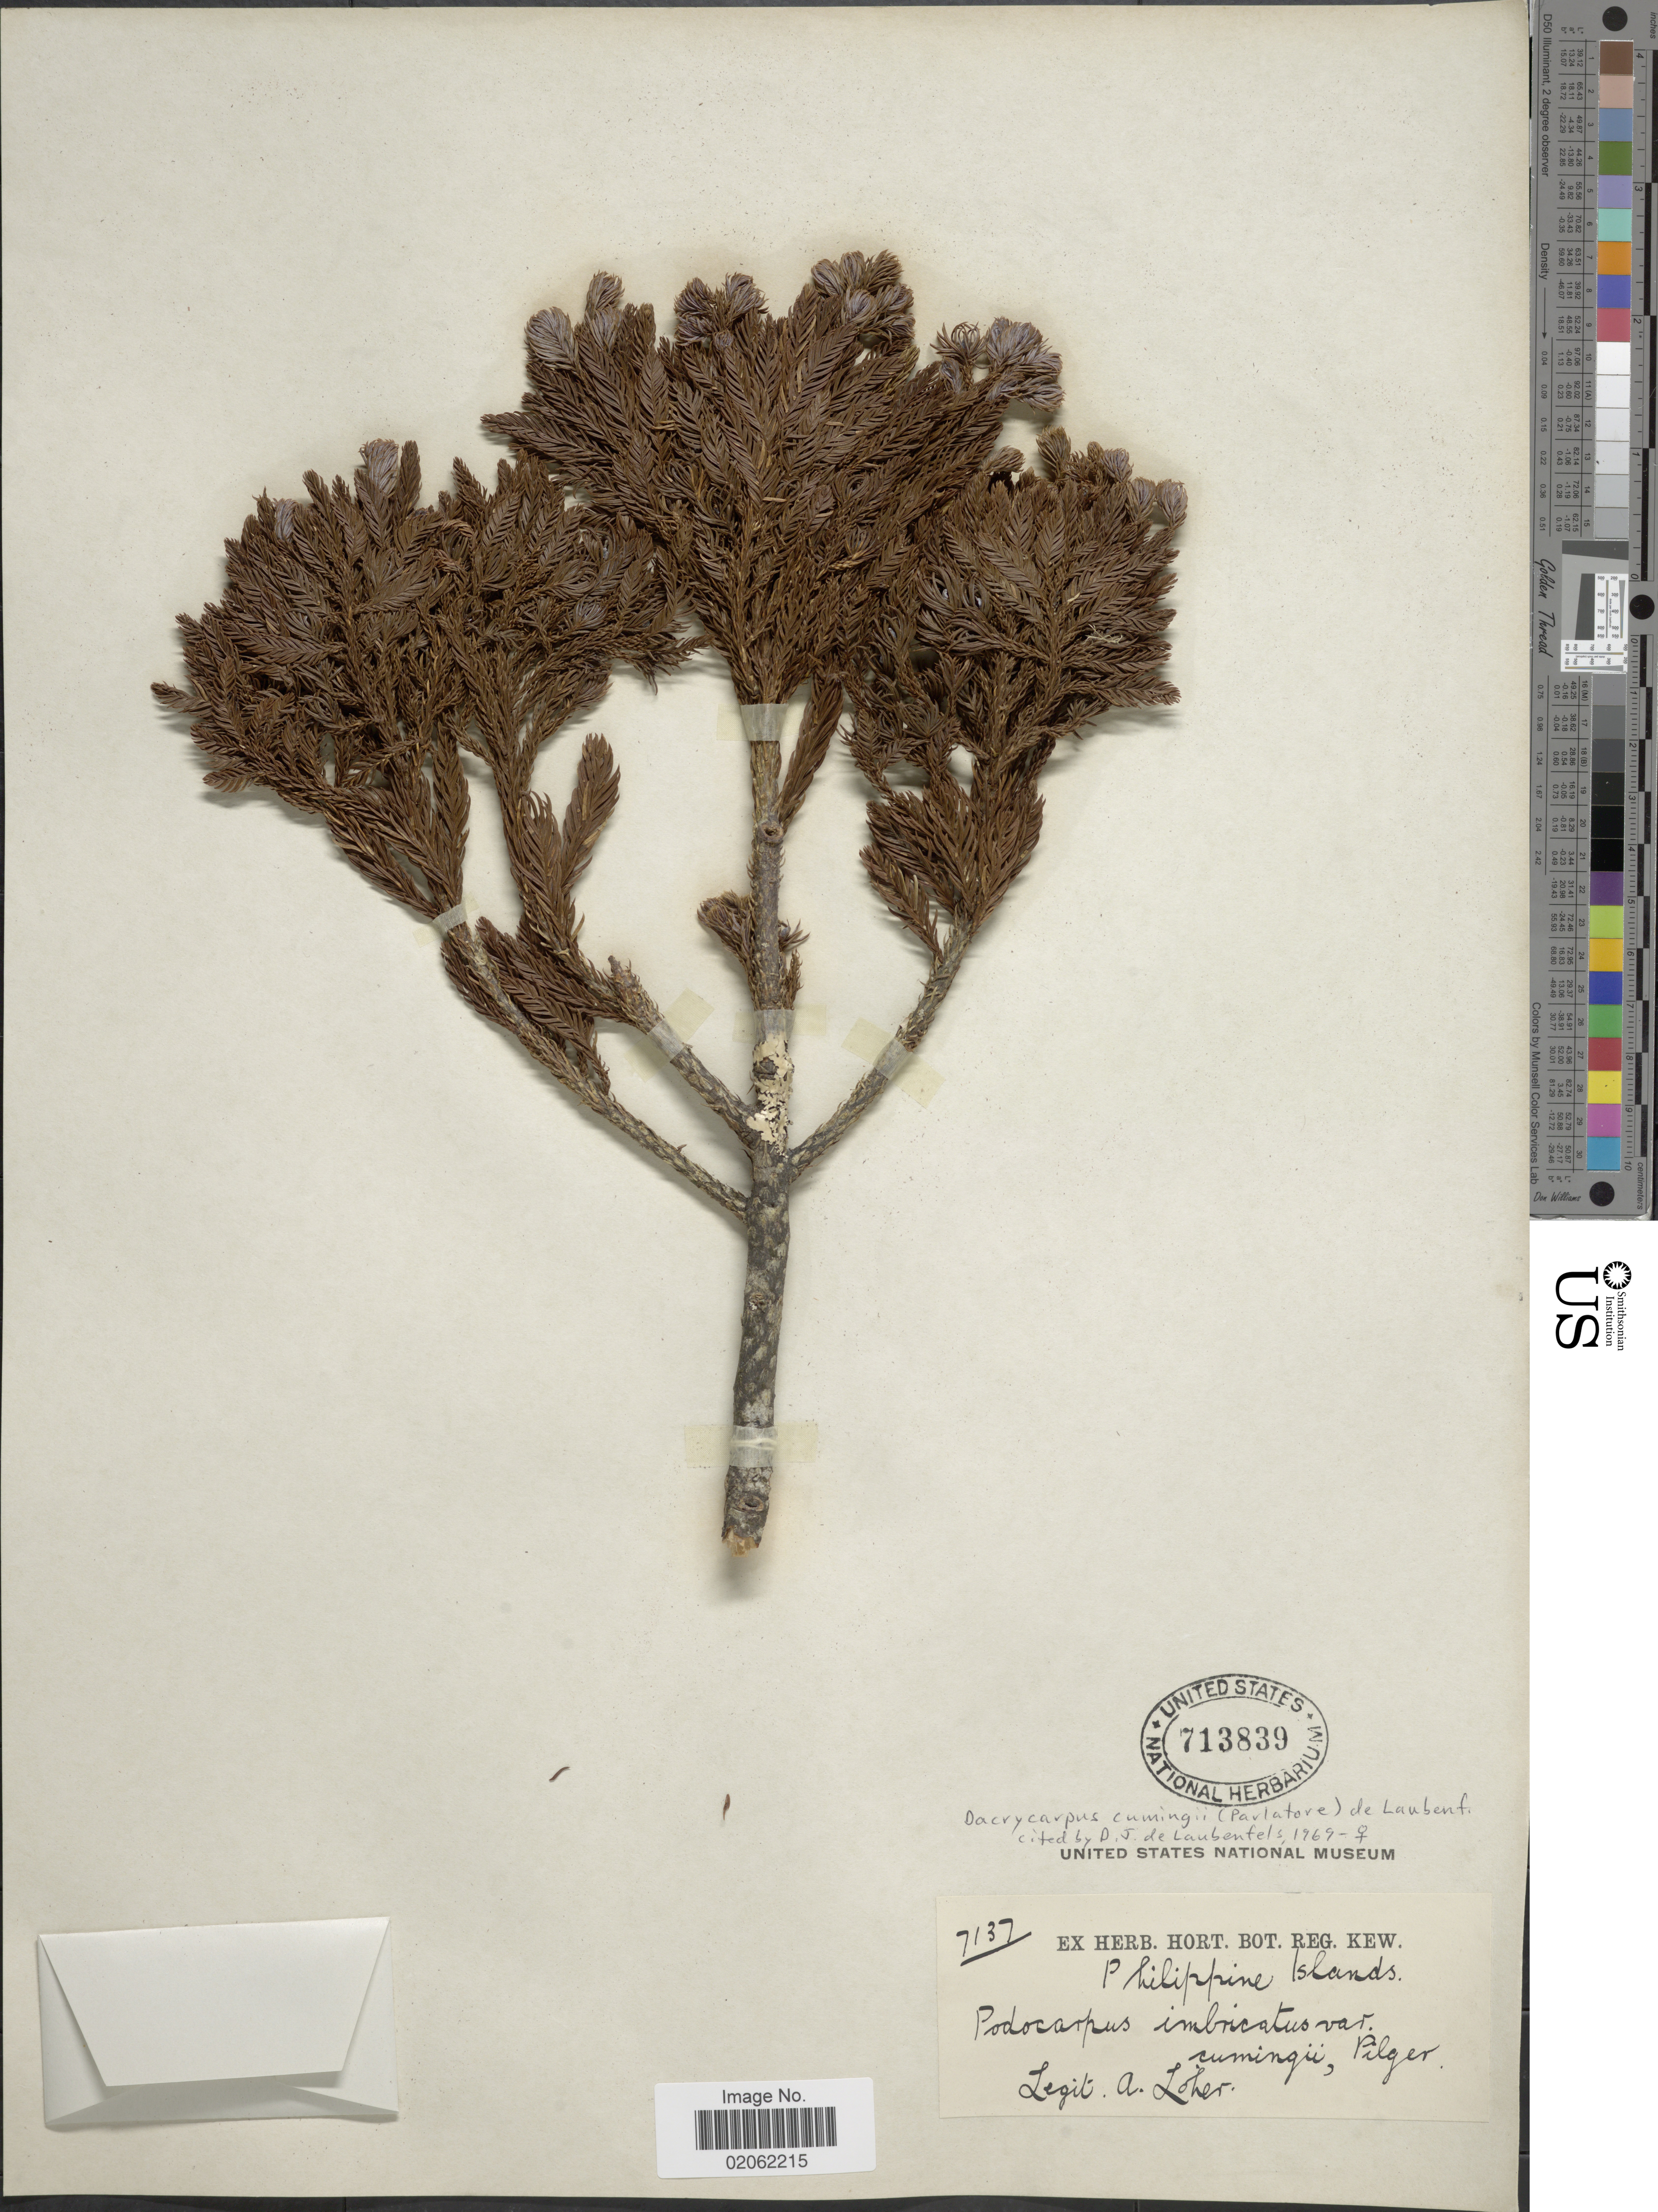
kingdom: Plantae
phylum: Tracheophyta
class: Pinopsida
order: Pinales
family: Podocarpaceae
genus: Dacrycarpus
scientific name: Dacrycarpus cumingii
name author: (Parl.) de Laub.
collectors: A. Loher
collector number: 7137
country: Philippines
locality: Philippine Islands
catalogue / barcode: US 713839